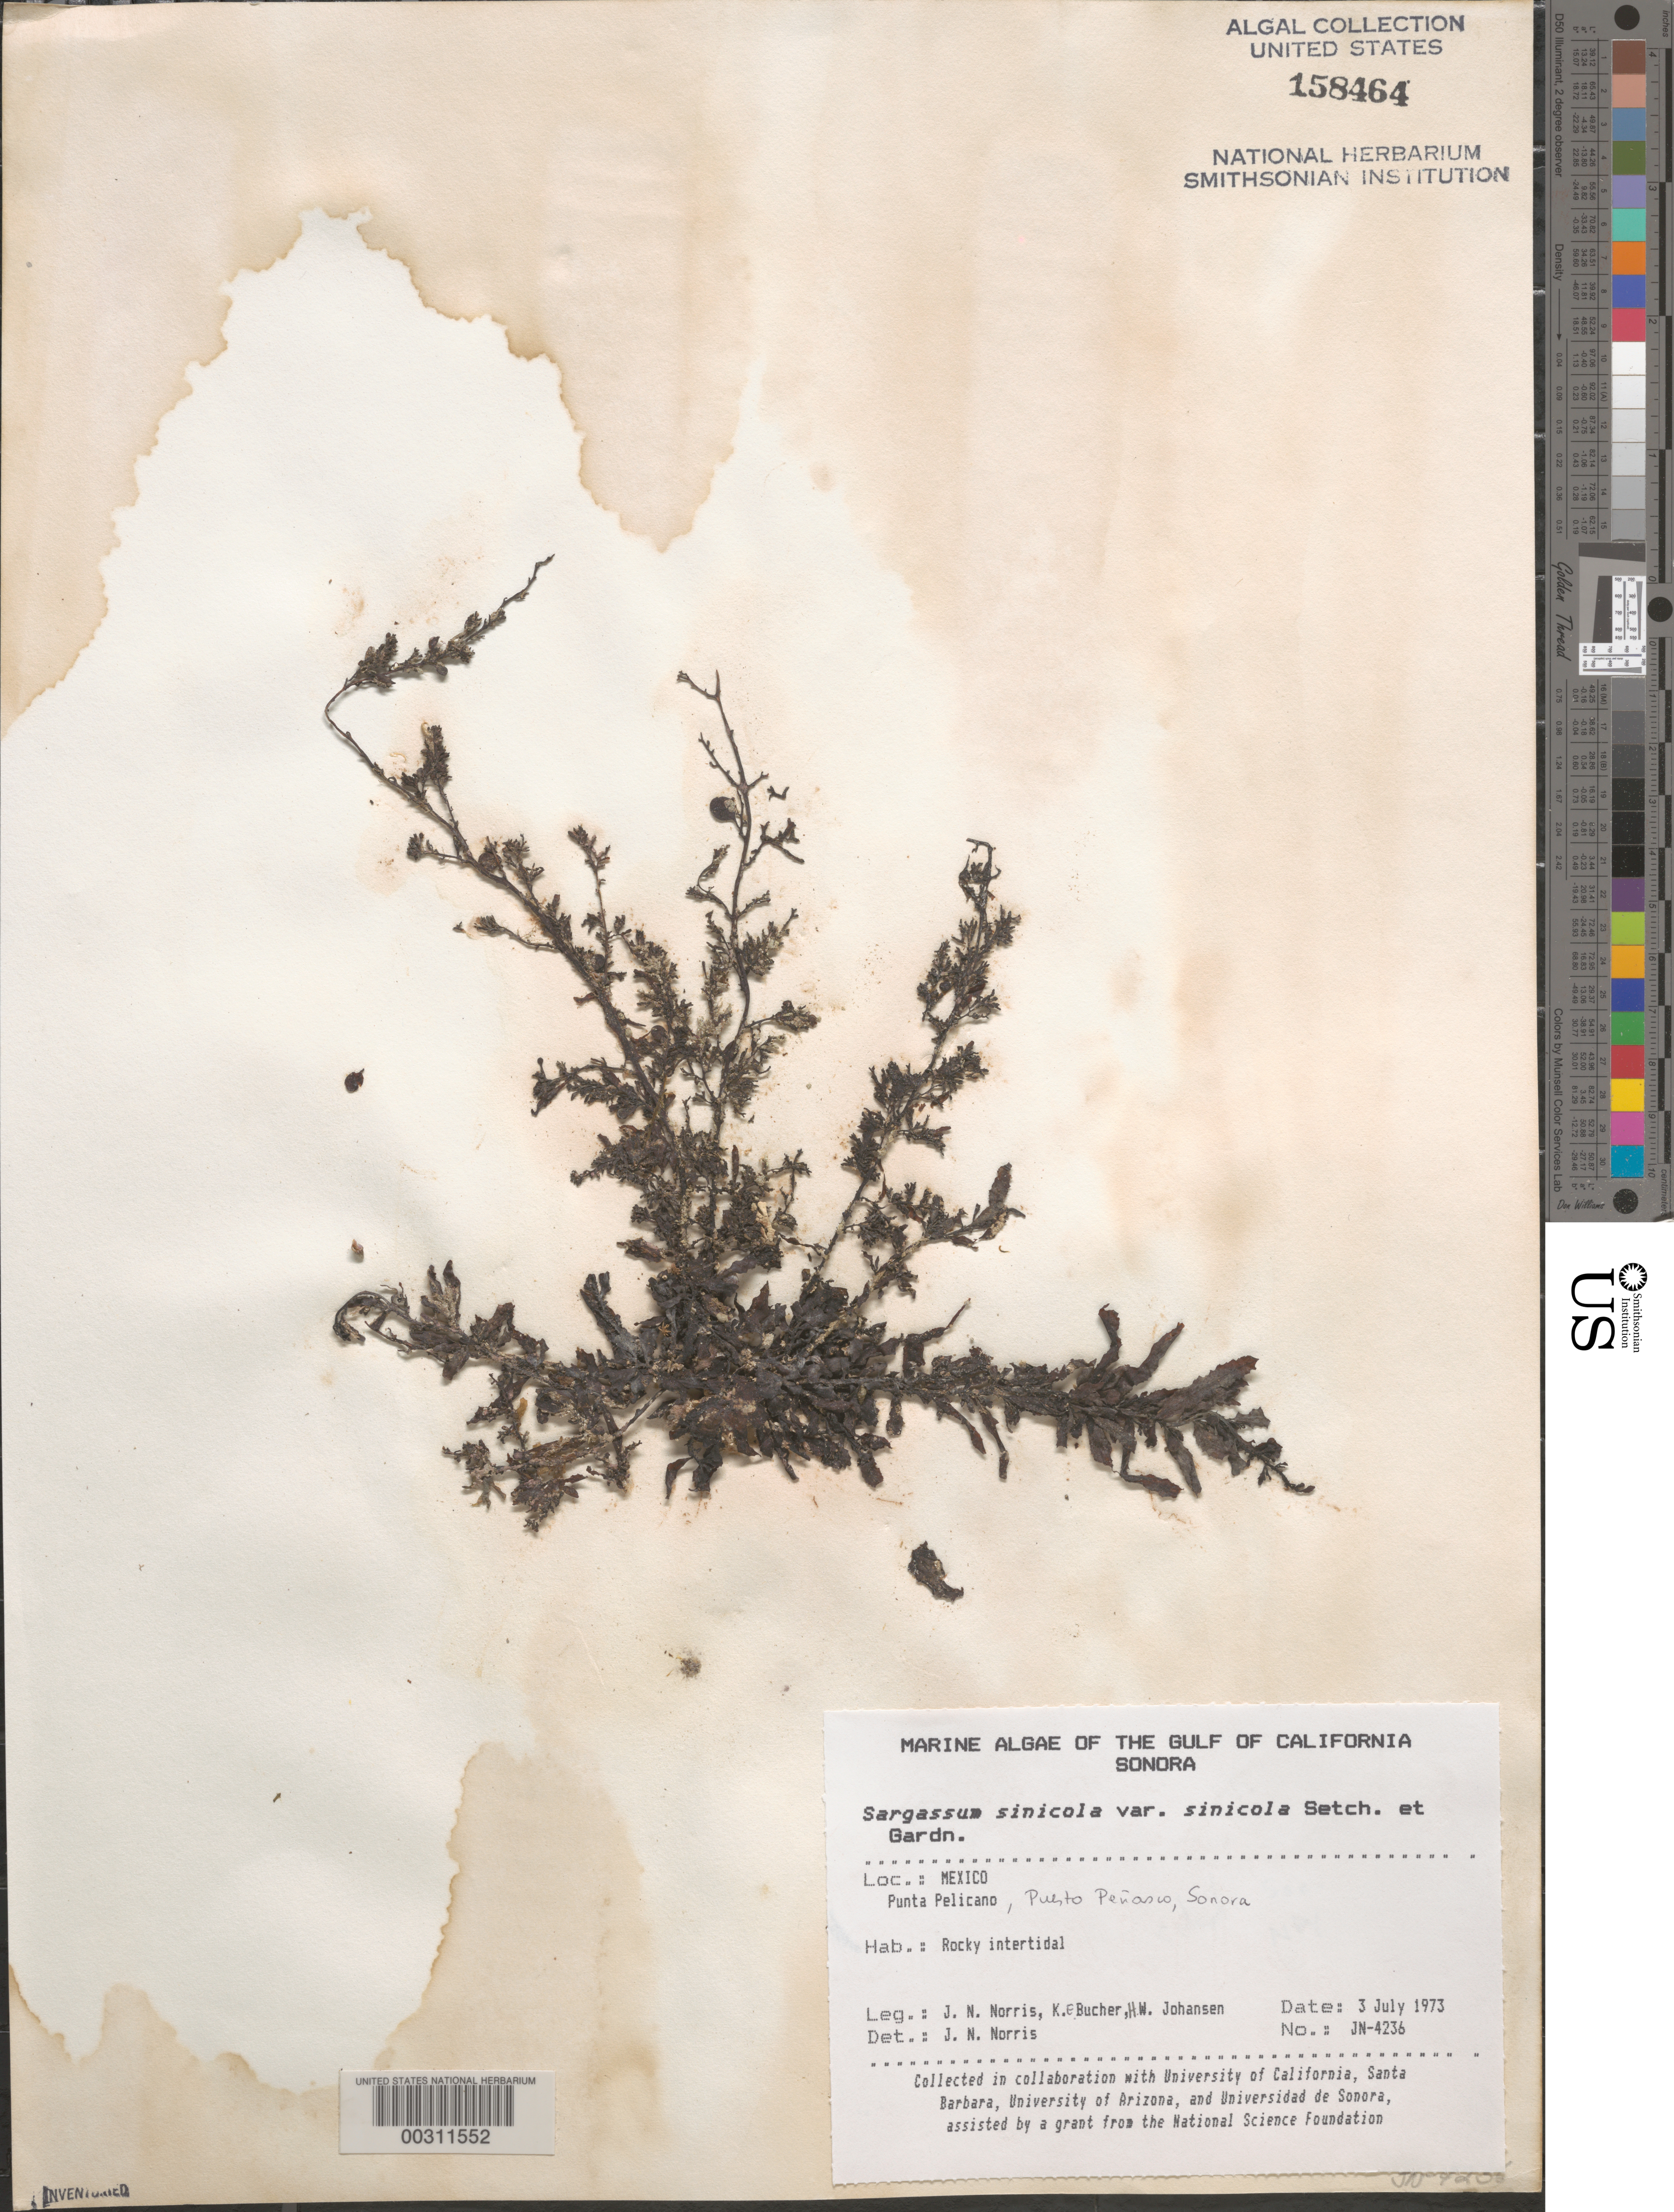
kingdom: Chromista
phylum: Ochrophyta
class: Phaeophyceae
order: Fucales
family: Sargassaceae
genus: Sargassum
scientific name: Sargassum sinicola var. sinicola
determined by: Norris, James N.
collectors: J. N. Norris, K. E. Bucher & H. Johansen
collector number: JN-4236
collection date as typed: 03 Jul 1973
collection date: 1973-07-03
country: Mexico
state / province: Sonora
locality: Punta Pelicano, Puerto Penasco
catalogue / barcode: US 158464